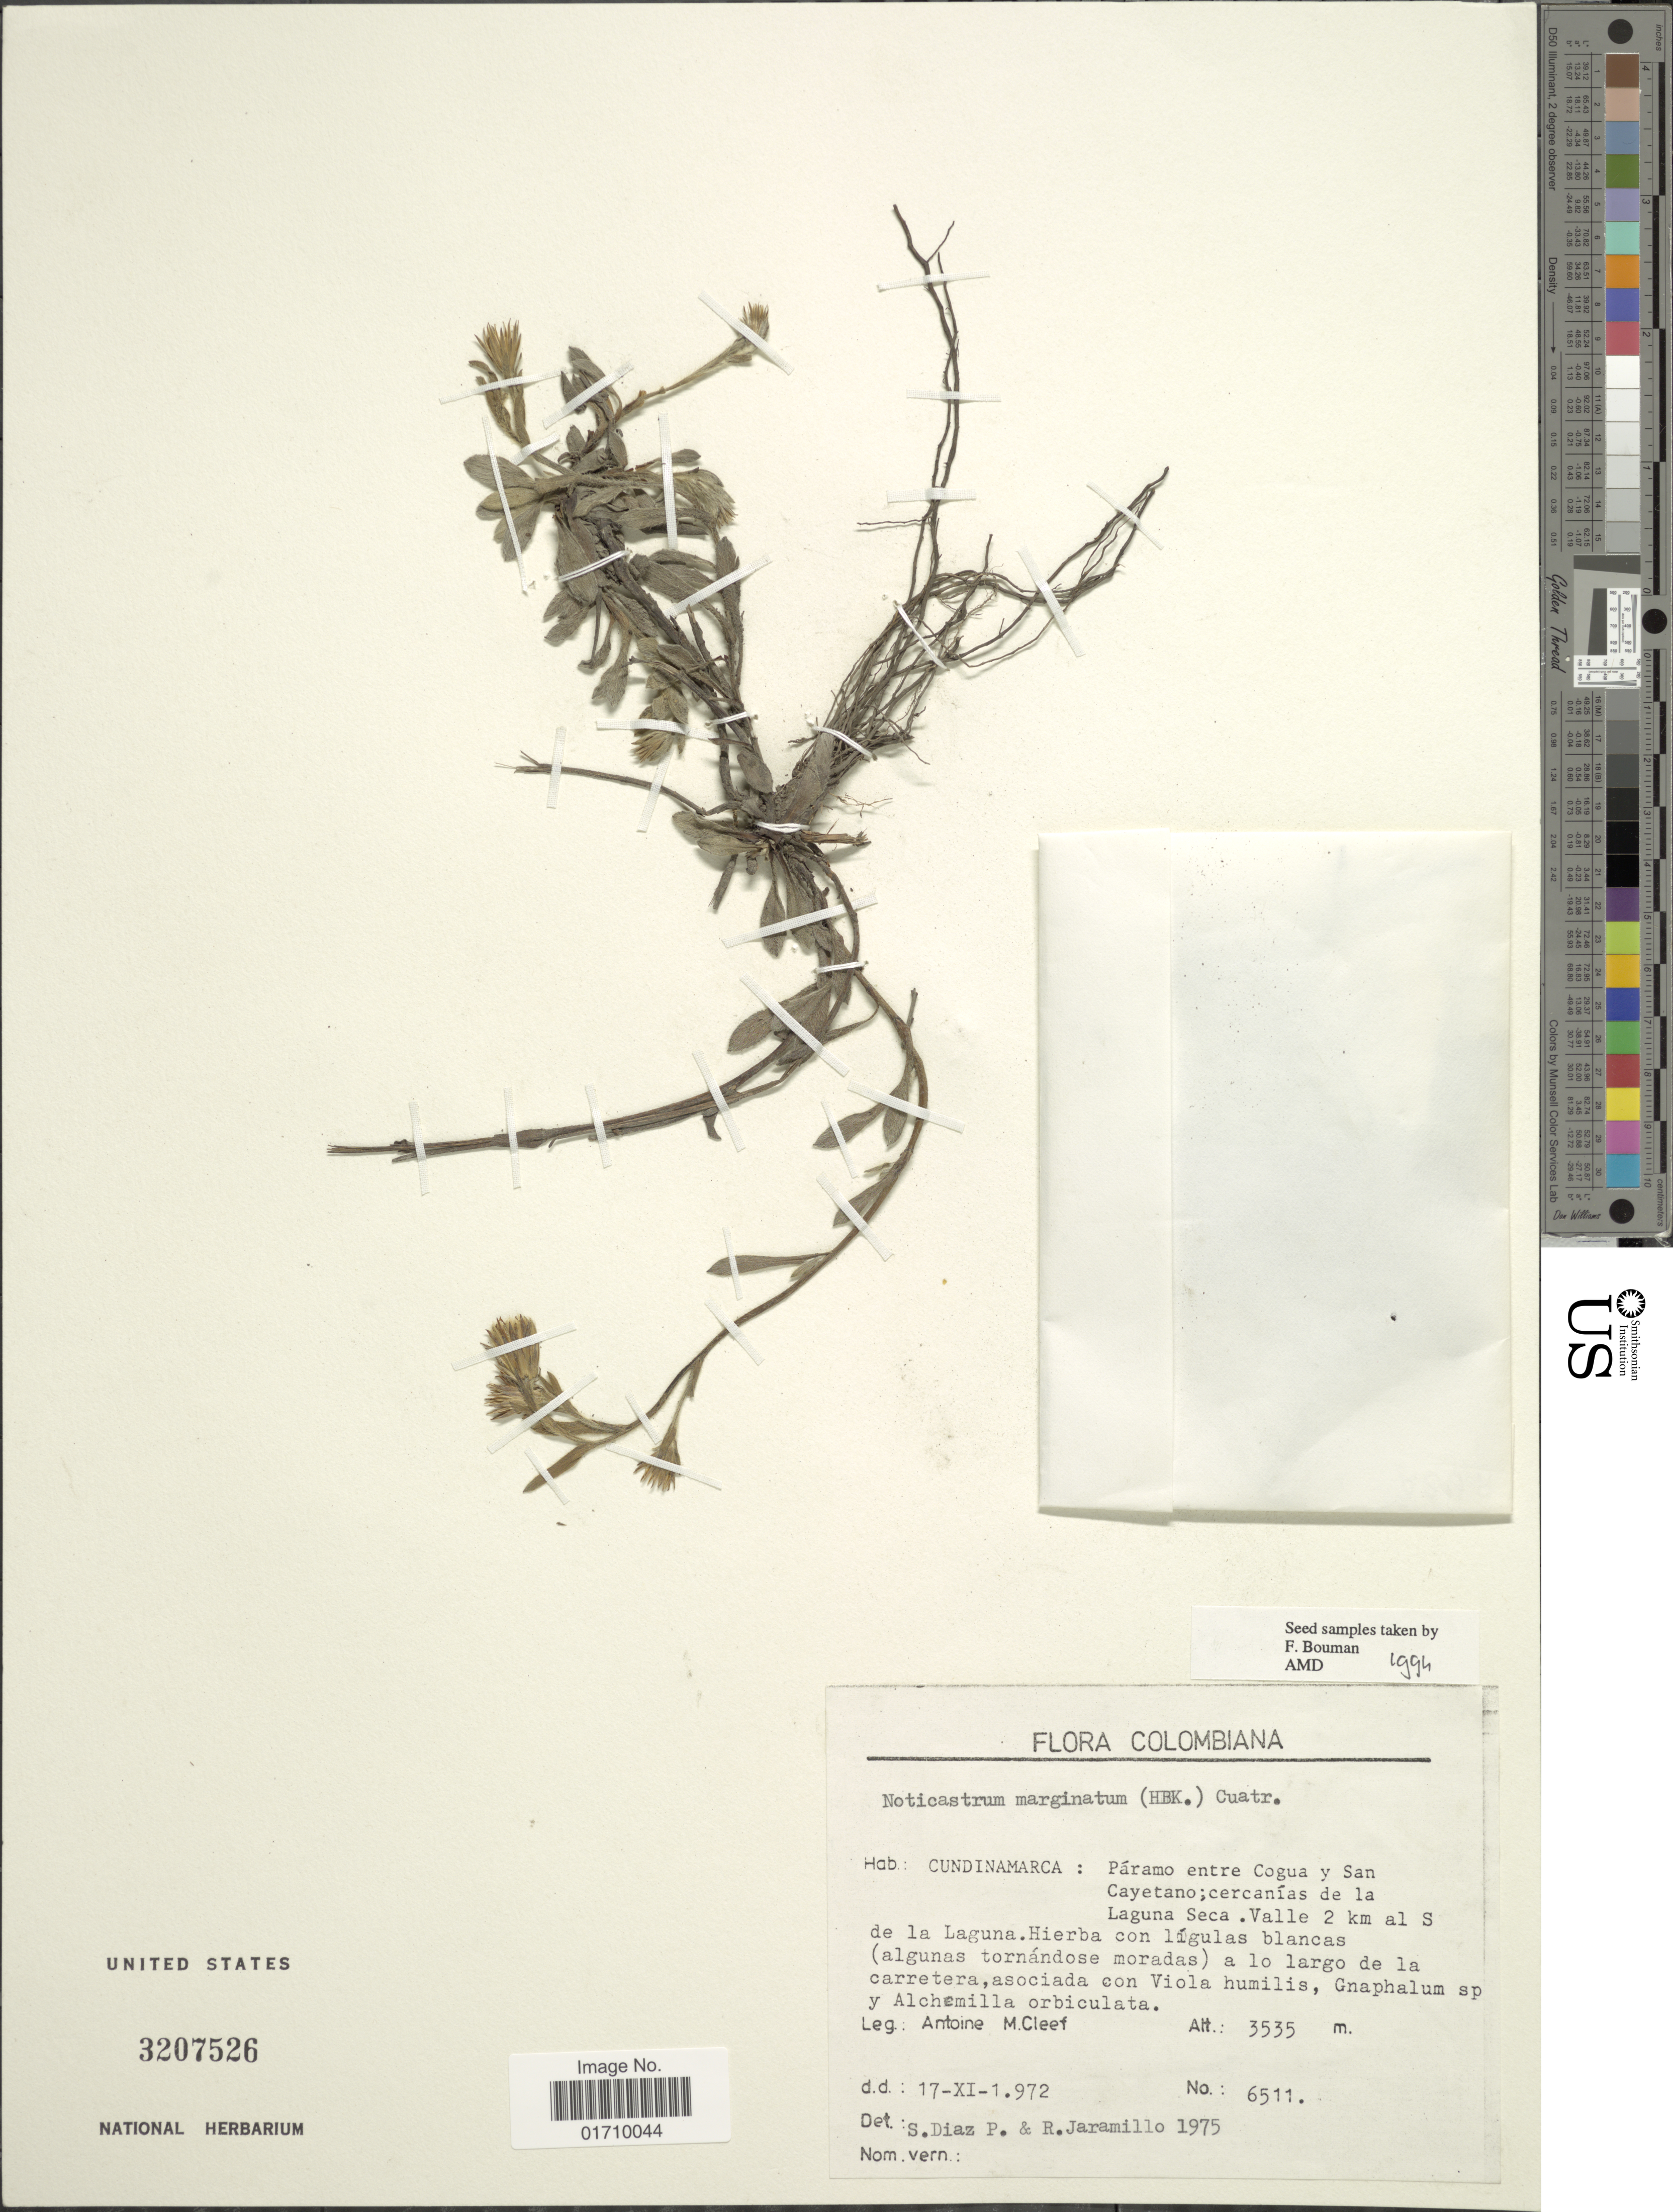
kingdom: Plantae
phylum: Tracheophyta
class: Magnoliopsida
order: Asterales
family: Asteraceae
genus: Noticastrum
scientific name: Noticastrum marginatum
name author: (Kunth) Cuatrec.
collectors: A. M. Cleef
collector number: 6511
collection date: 1972-11-17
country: Colombia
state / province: Cundinamarca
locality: Paramo entre Cogua y San Cayetano, cercanias de la Laguna Seca. Valle 2 km al S de la Laguna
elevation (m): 3535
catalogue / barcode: US 3207526